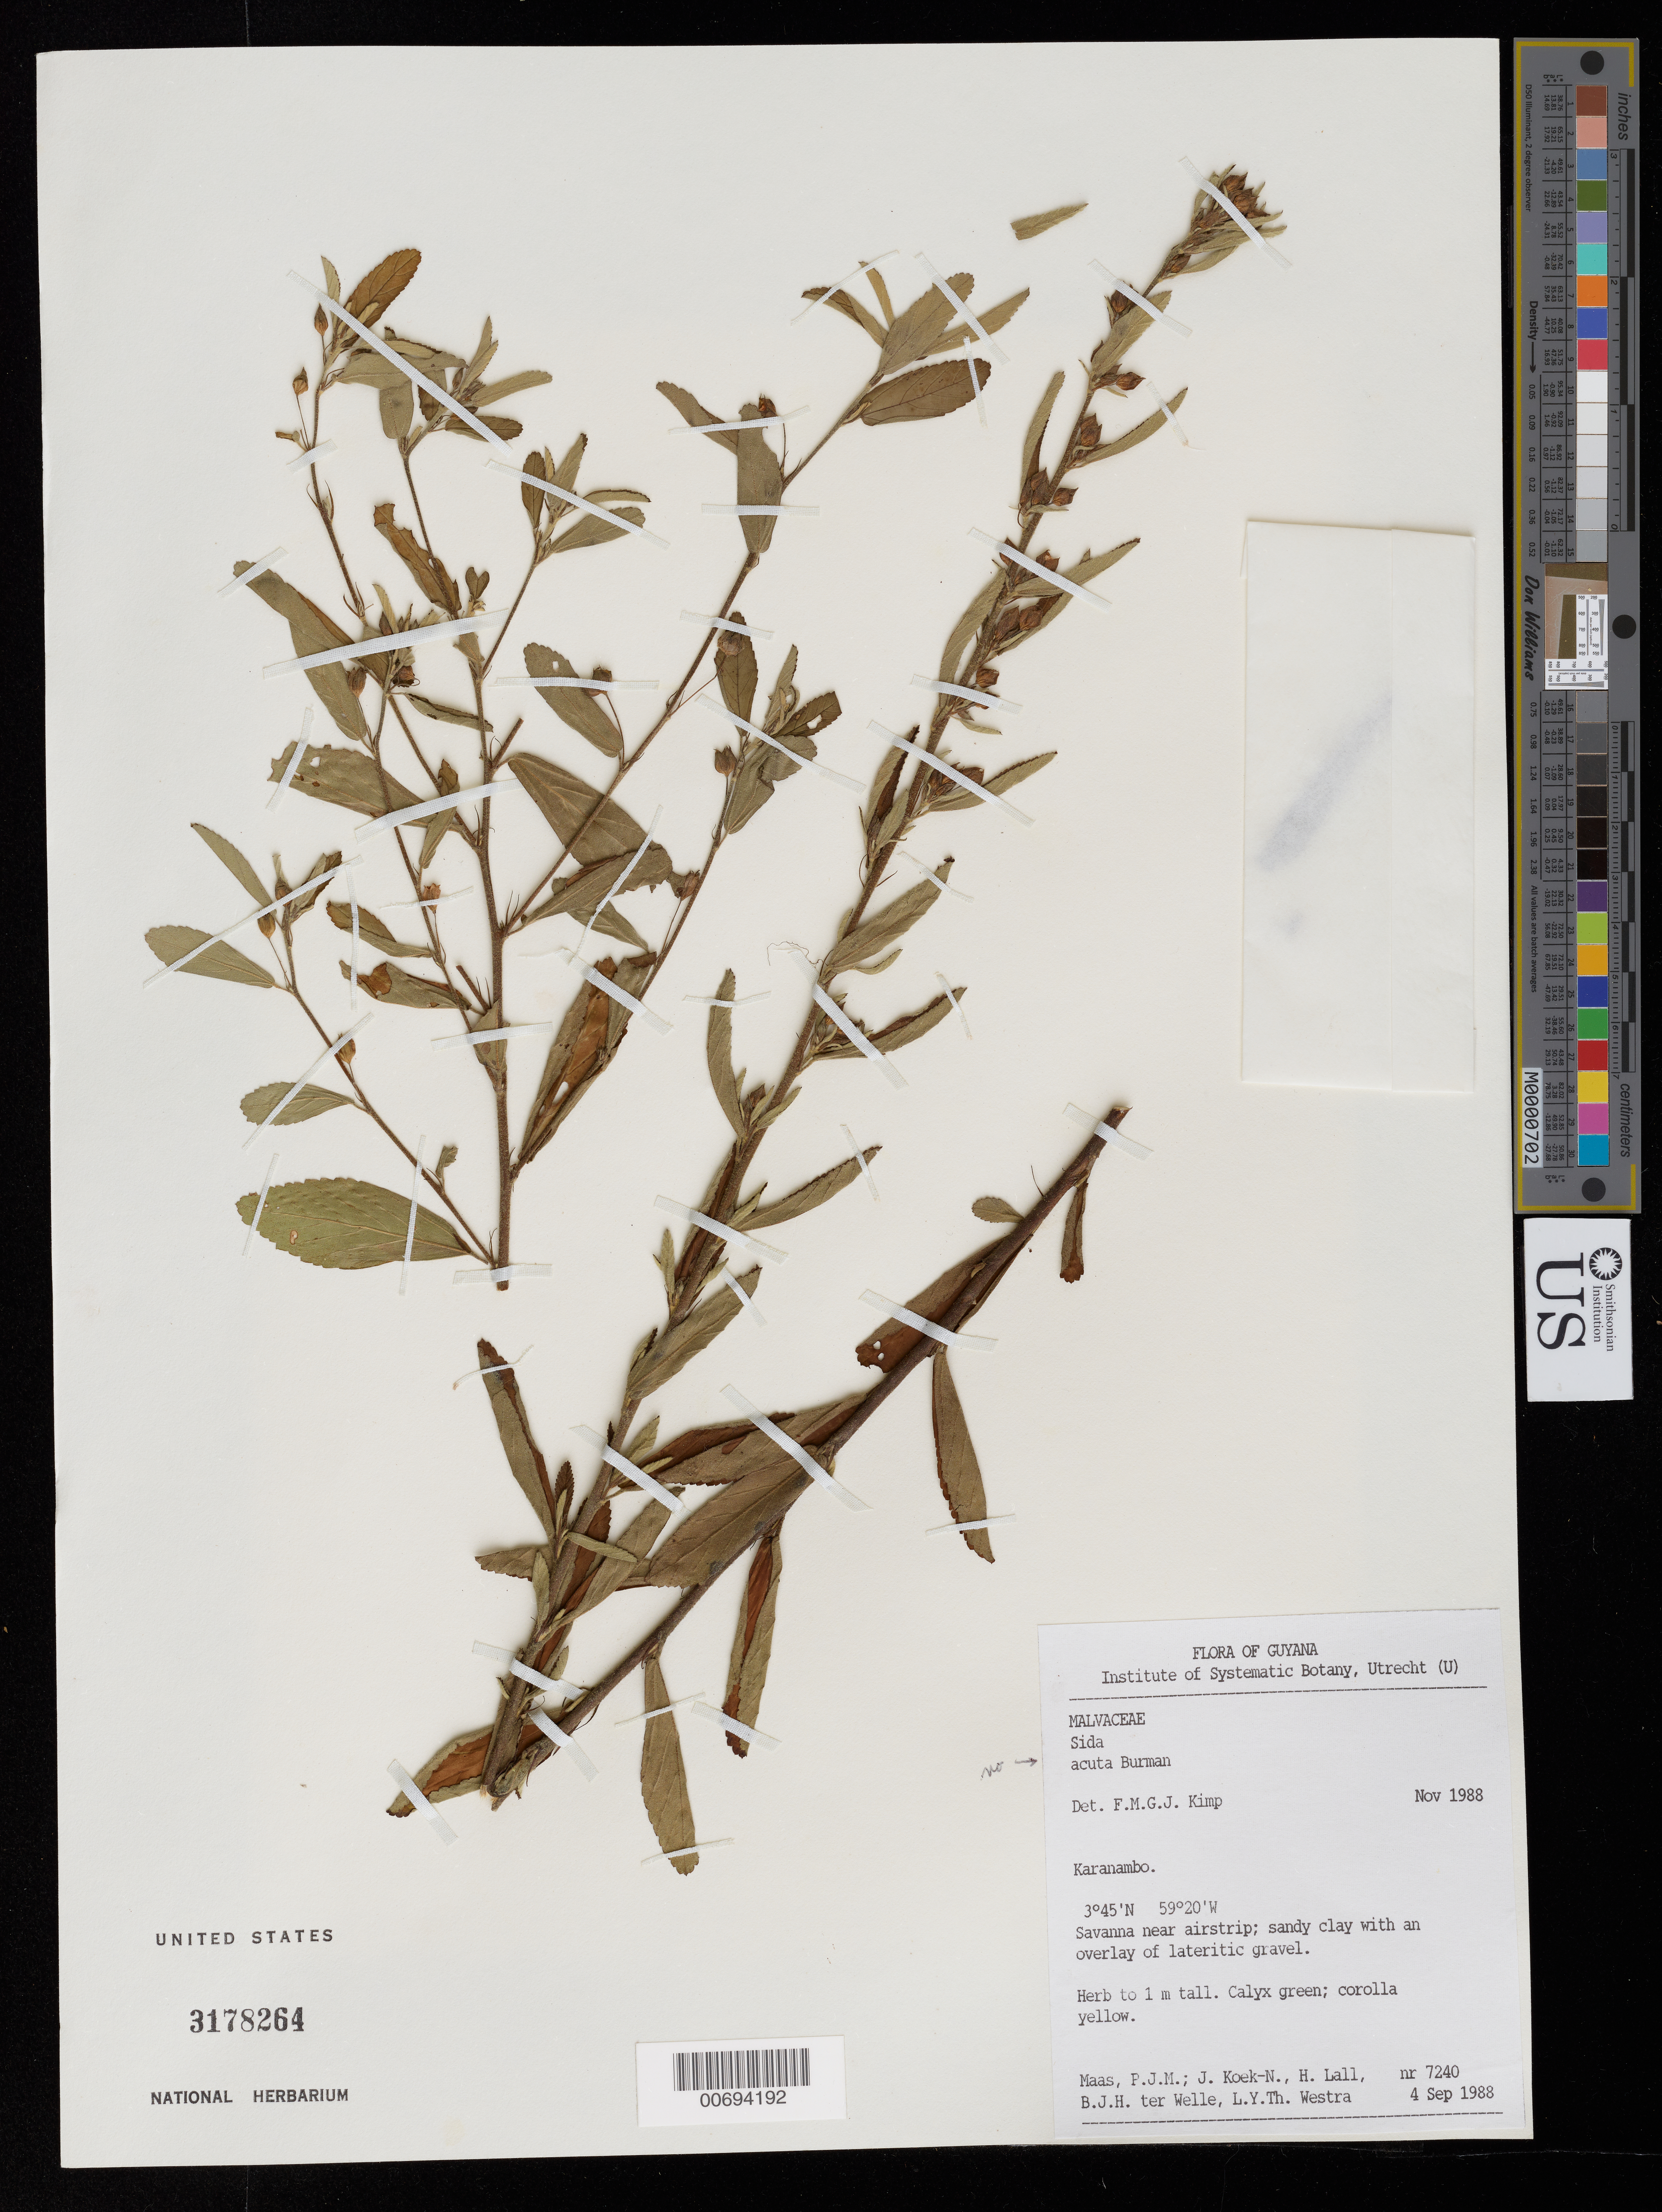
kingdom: Plantae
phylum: Tracheophyta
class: Magnoliopsida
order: Malvales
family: Malvaceae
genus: Sida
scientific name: Sida sp.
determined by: Kimp, F. M. G. J.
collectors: P. Maas, J. Koek-Noorman, H. Lall, B. Welle & L. Y. T. Westra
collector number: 7240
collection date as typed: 4-Sep-88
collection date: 1988-09-04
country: Guyana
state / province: U. Takutu-U. Essequibo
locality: Karanambo, savanna near airstrip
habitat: Savanna, sandy clay with an overlay of lateitic gravel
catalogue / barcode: US 3178264